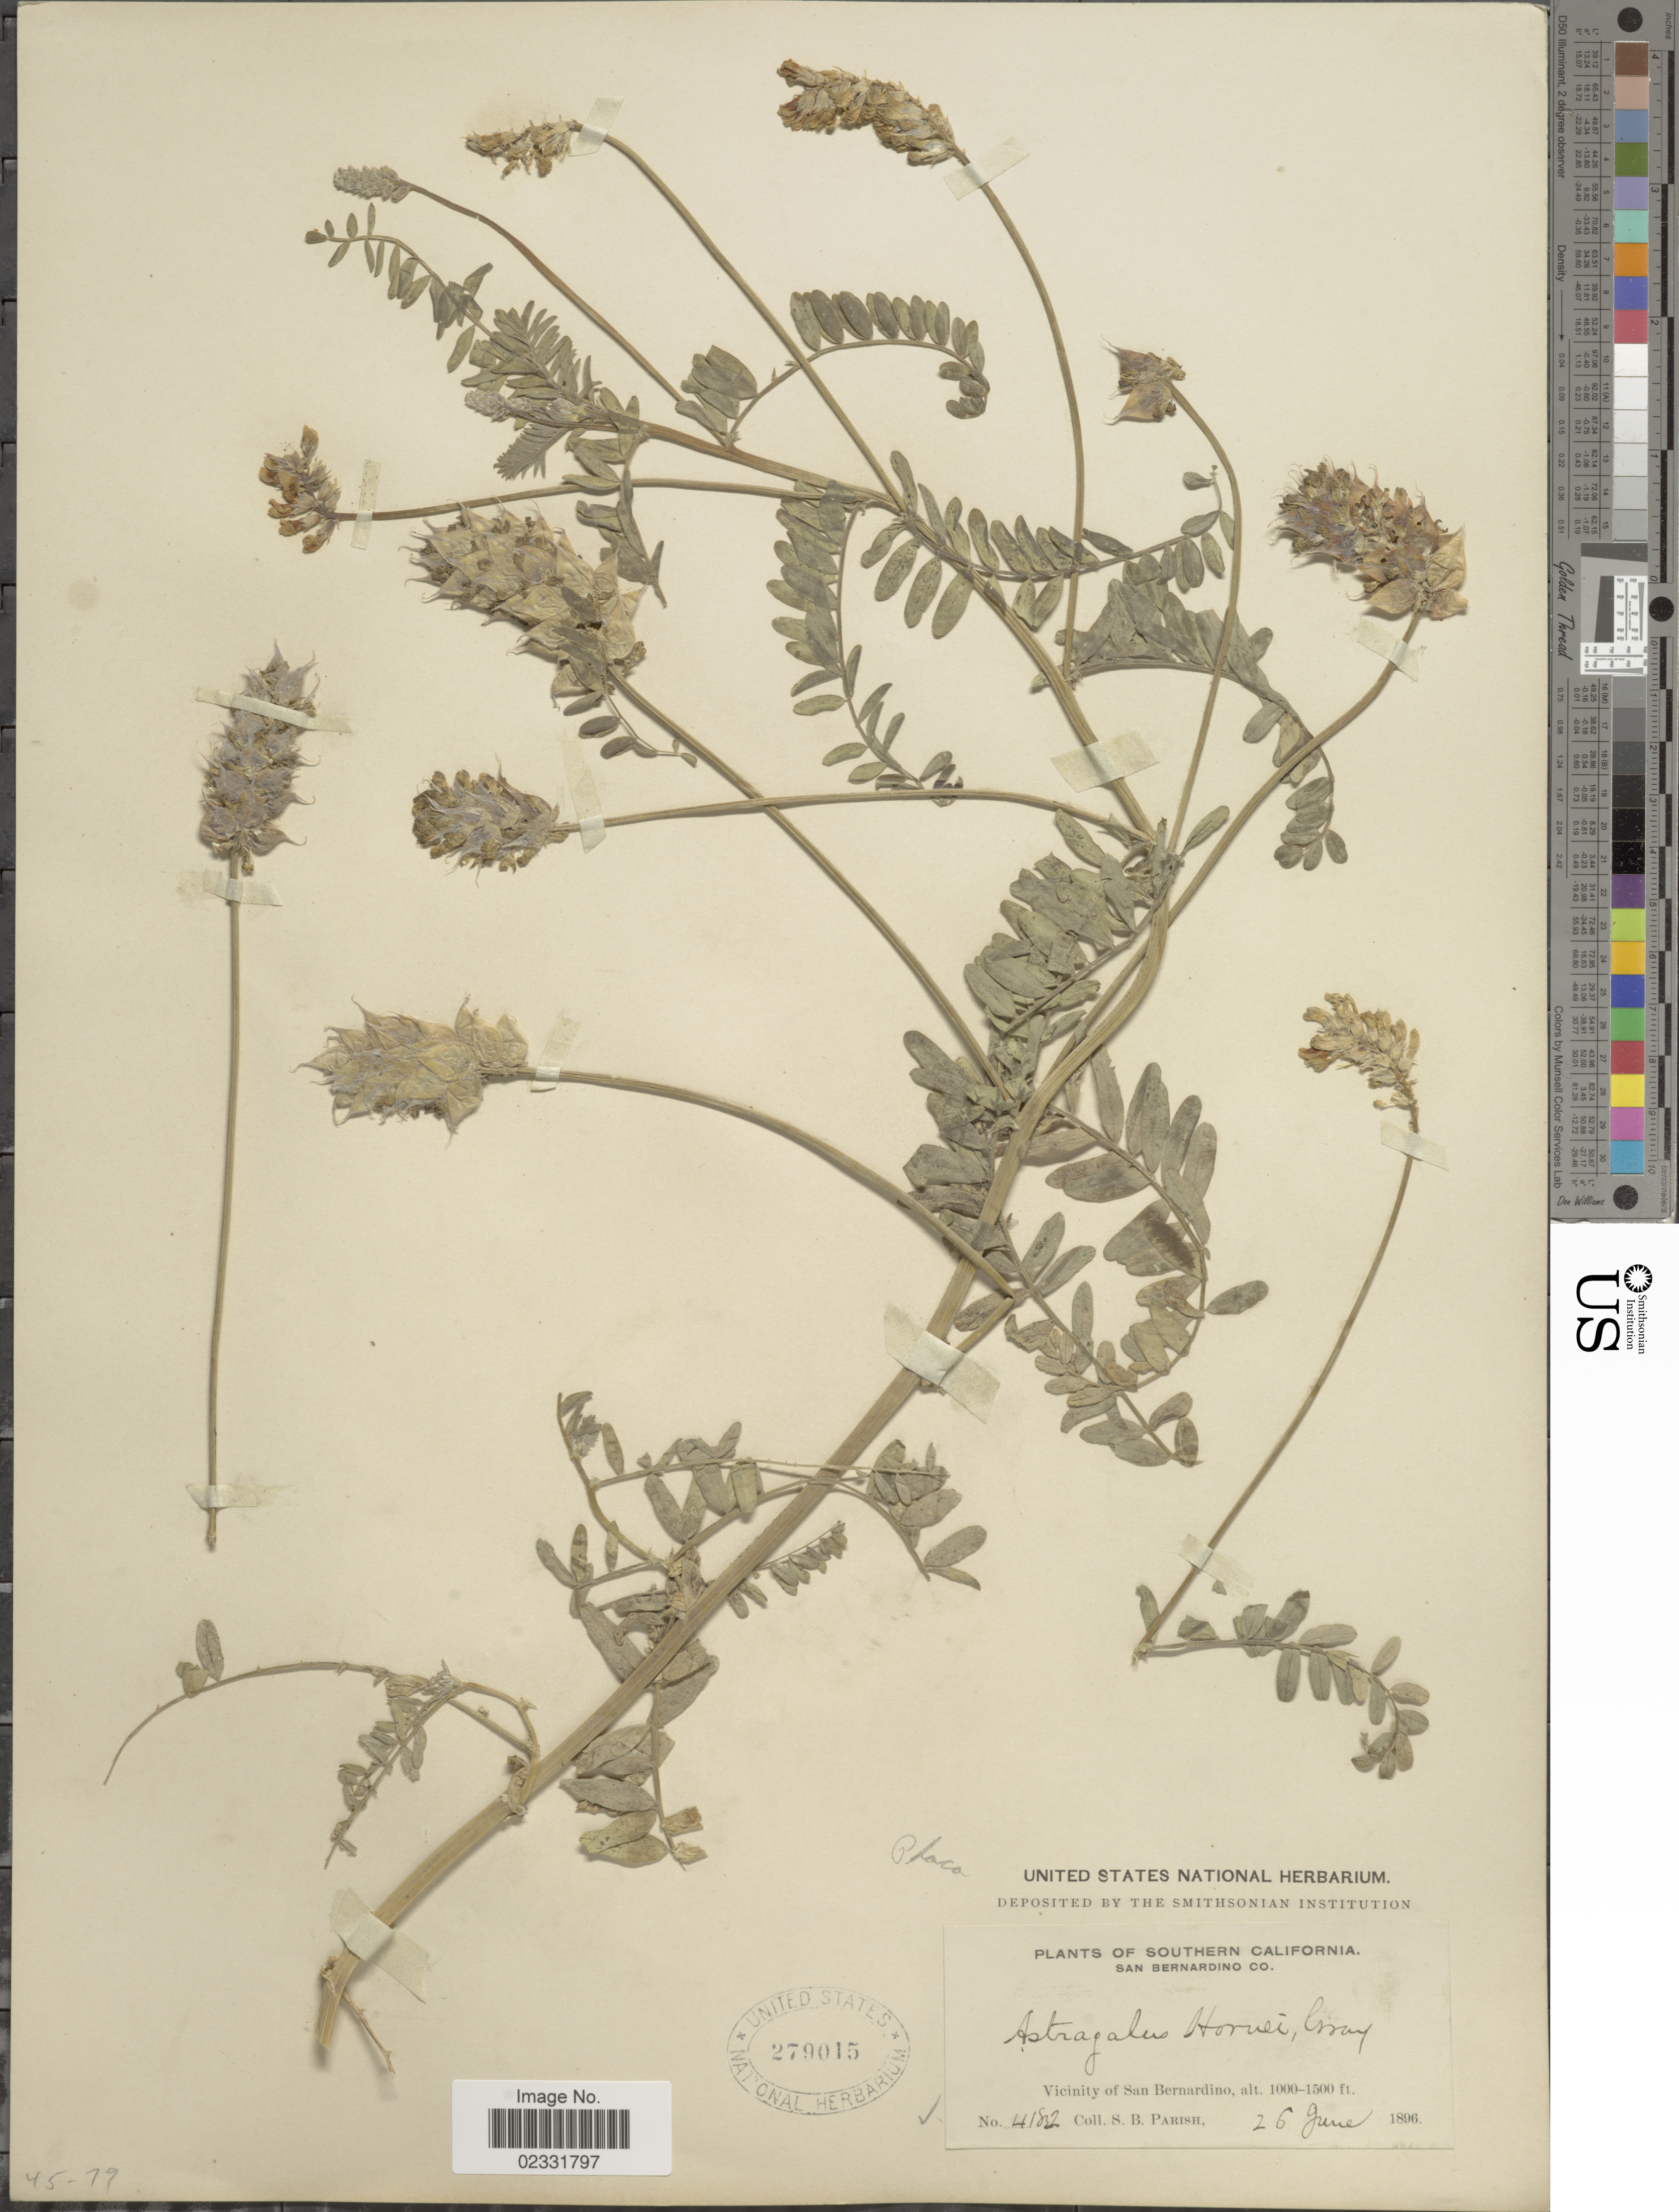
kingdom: Plantae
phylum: Tracheophyta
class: Magnoliopsida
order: Fabales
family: Fabaceae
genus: Astragalus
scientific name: Astragalus hornii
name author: A. Gray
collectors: S. B. Parish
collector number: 41832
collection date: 1896-06-26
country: United States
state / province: California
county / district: San Bernardino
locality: Southern California, San Bernardino Co., vicinity of San Bernardino.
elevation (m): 305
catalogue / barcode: US 279015